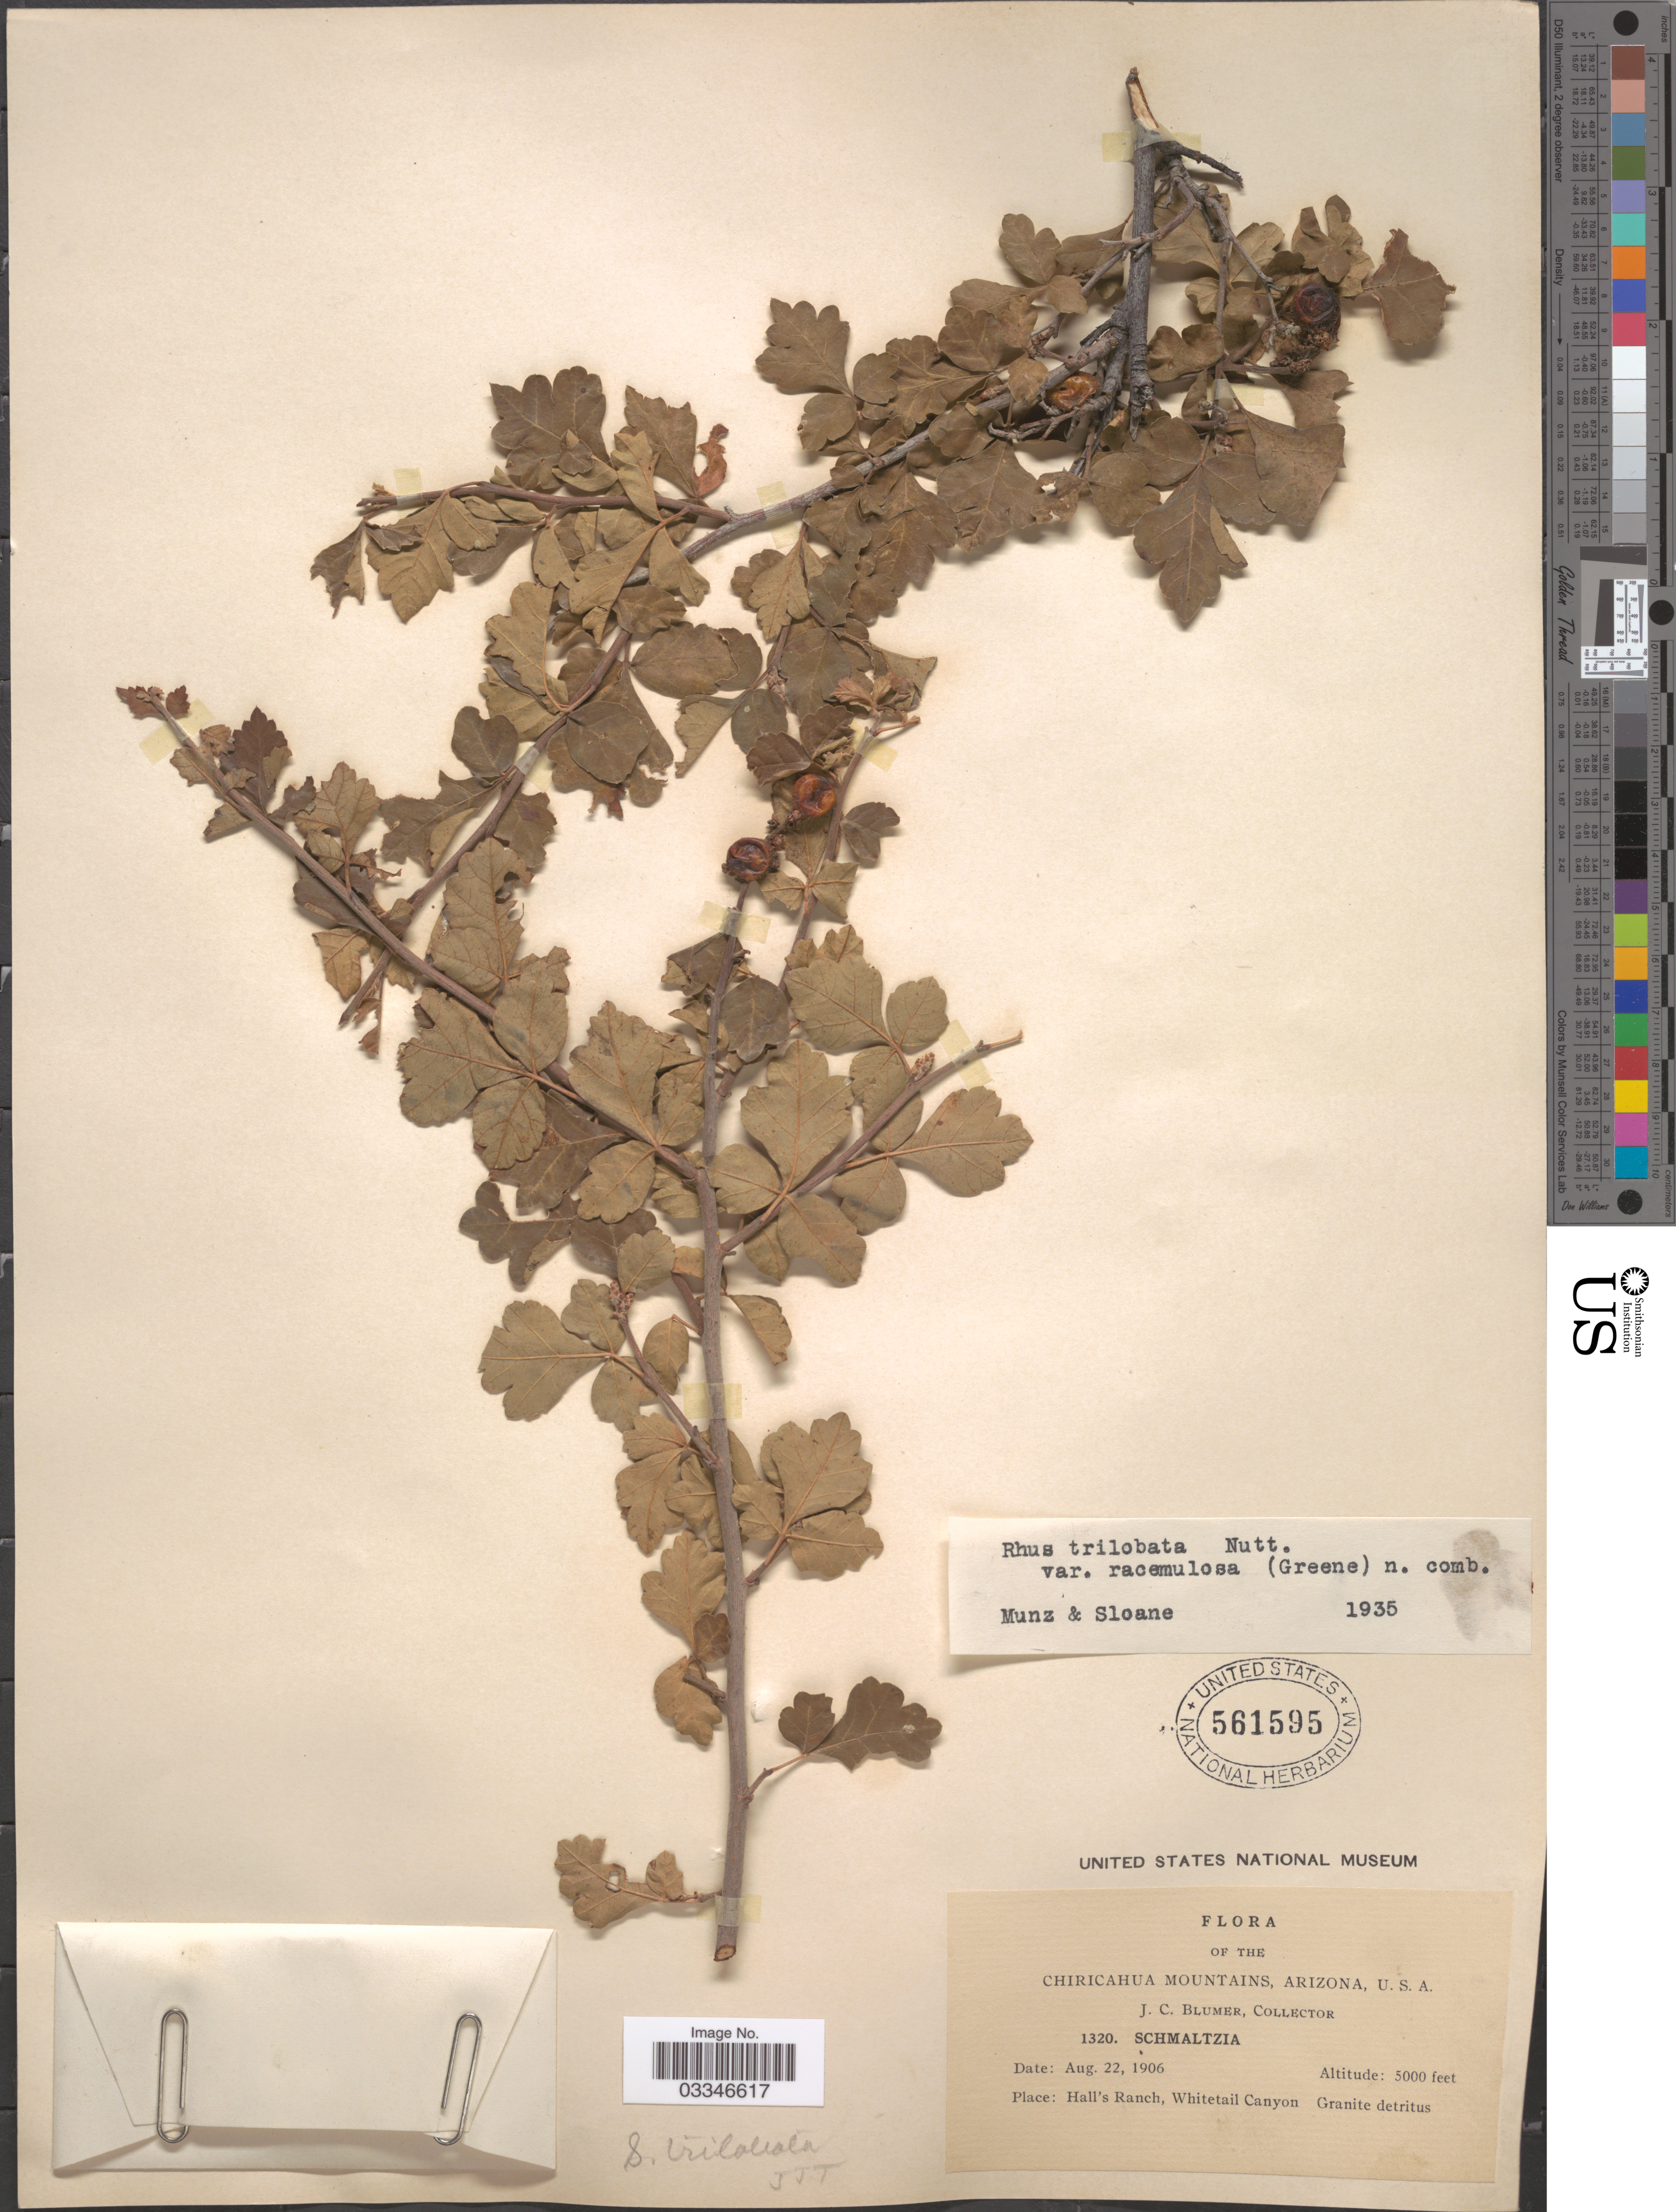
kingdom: Plantae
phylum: Tracheophyta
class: Magnoliopsida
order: Sapindales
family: Anacardiaceae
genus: Rhus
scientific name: Rhus trilobata var. racemulosa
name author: (Greene) F.A. Barkley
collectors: J. C. Blumer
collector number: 1320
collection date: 1906-08-22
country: United States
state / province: Arizona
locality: Chiricahua Mountains, Hall's Ranch, Whitetail Canyon.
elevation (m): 1524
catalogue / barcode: US 561595